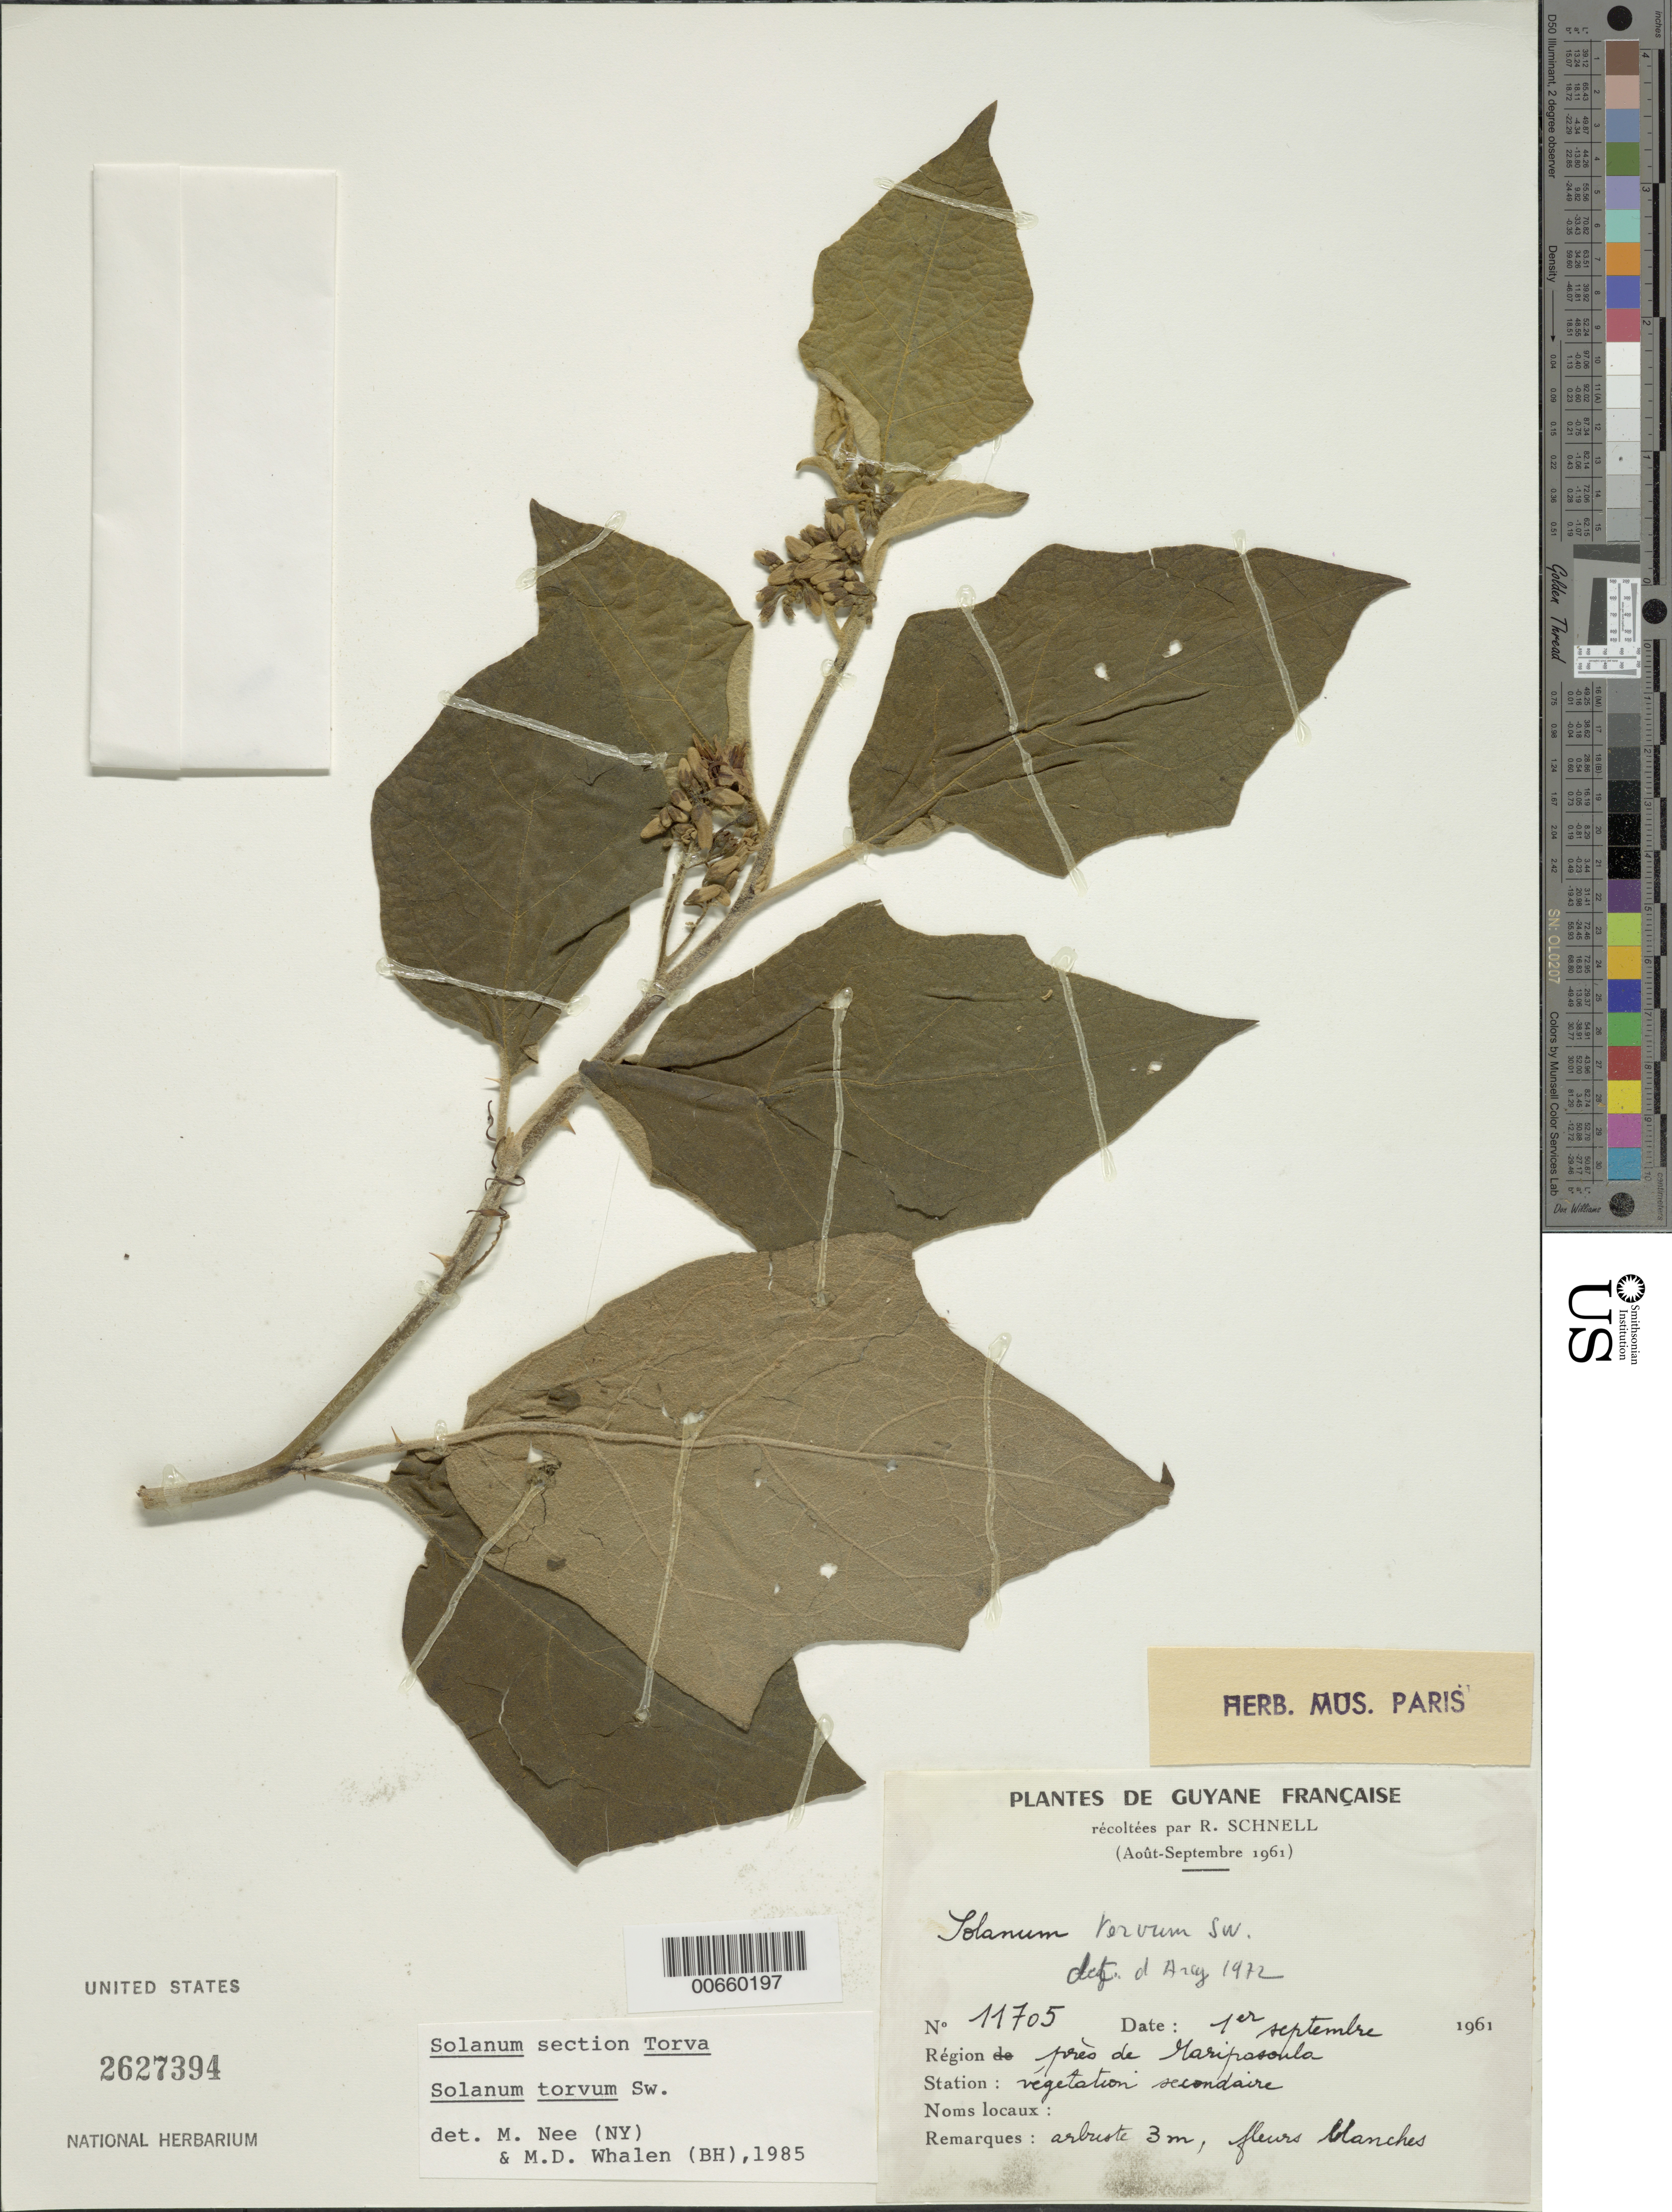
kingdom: Plantae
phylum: Tracheophyta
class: Magnoliopsida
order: Solanales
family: Solanaceae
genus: Solanum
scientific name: Solanum torvum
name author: Sw.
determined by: Whalen, M. D.; Nee, M. H.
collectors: R. A. Schnell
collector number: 11705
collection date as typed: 9 Sep 1961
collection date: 1961-09-09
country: French Guiana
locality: Maripasoula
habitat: Secondary vegetation.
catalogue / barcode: US 2627394